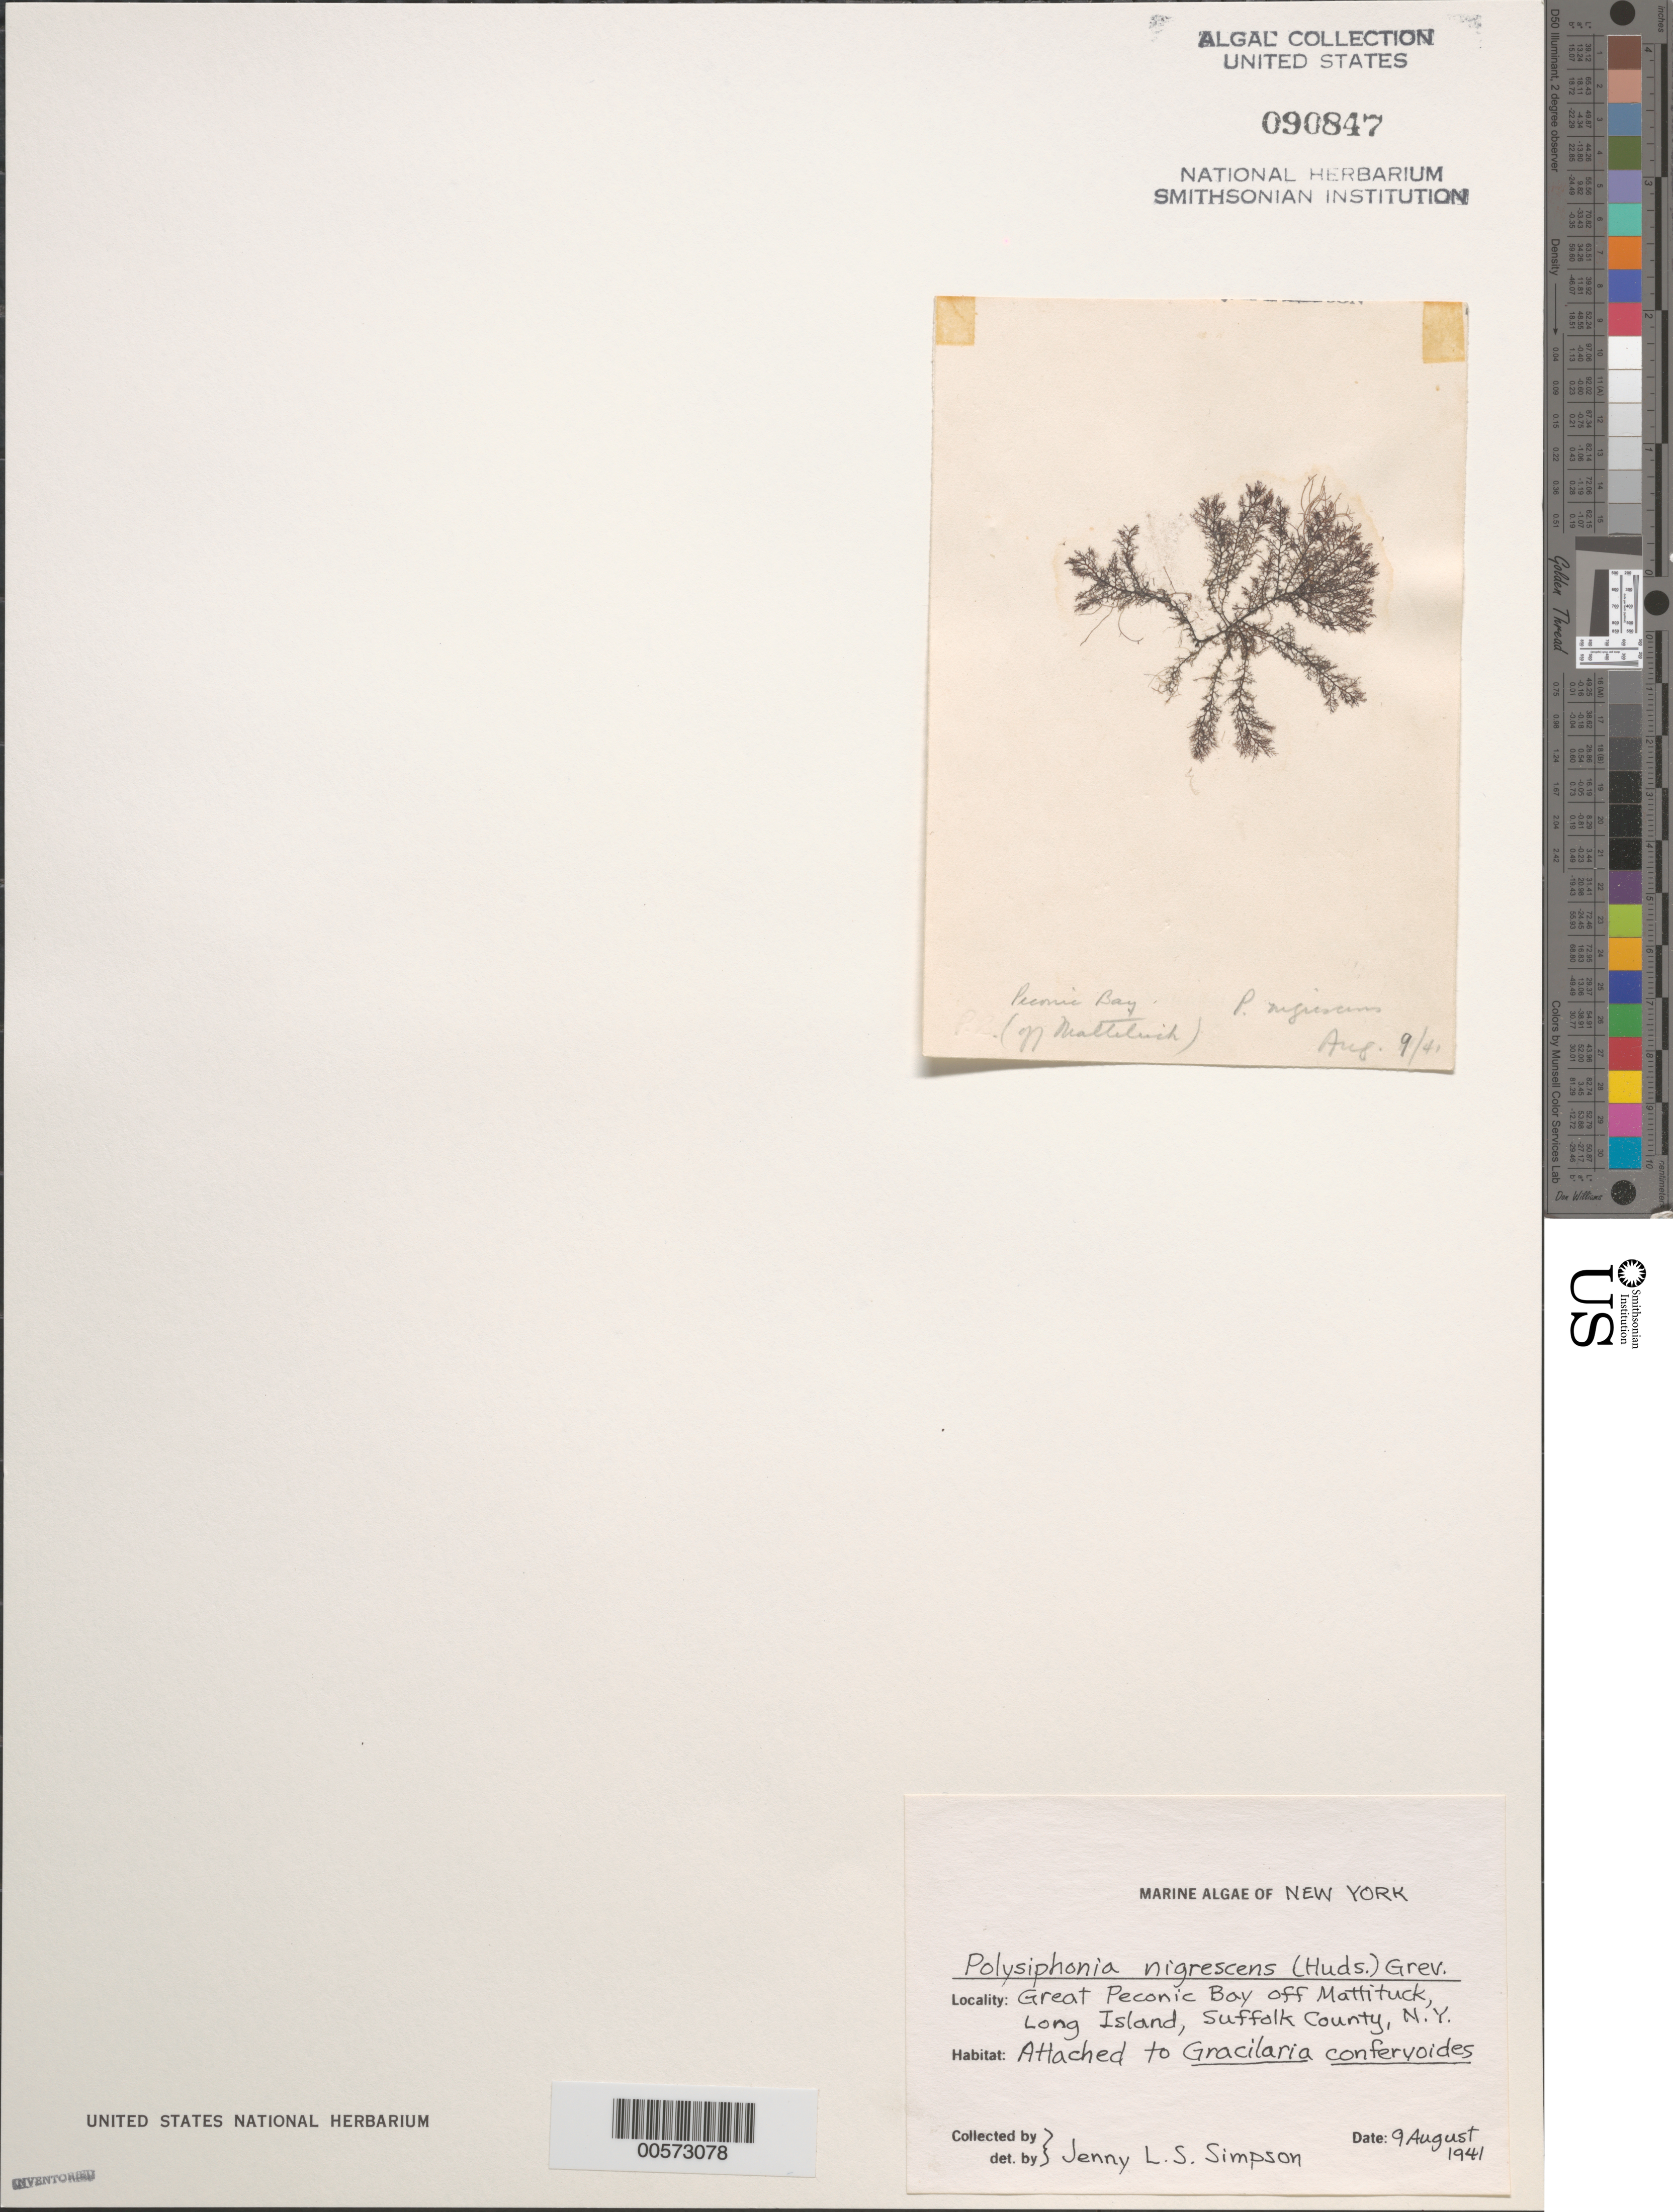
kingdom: Plantae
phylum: Rhodophyta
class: Florideophyceae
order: Ceramiales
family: Rhodomelaceae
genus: Vertebrata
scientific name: Vertebrata fucoides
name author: (Hudson) Kuntze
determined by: Algae name updating Project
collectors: J. Simpson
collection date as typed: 09 Aug 1941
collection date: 1941-08-09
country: United States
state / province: New York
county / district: Suffolk County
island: Long Island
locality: Great Peconic Bay off Mattituck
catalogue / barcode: US 90847